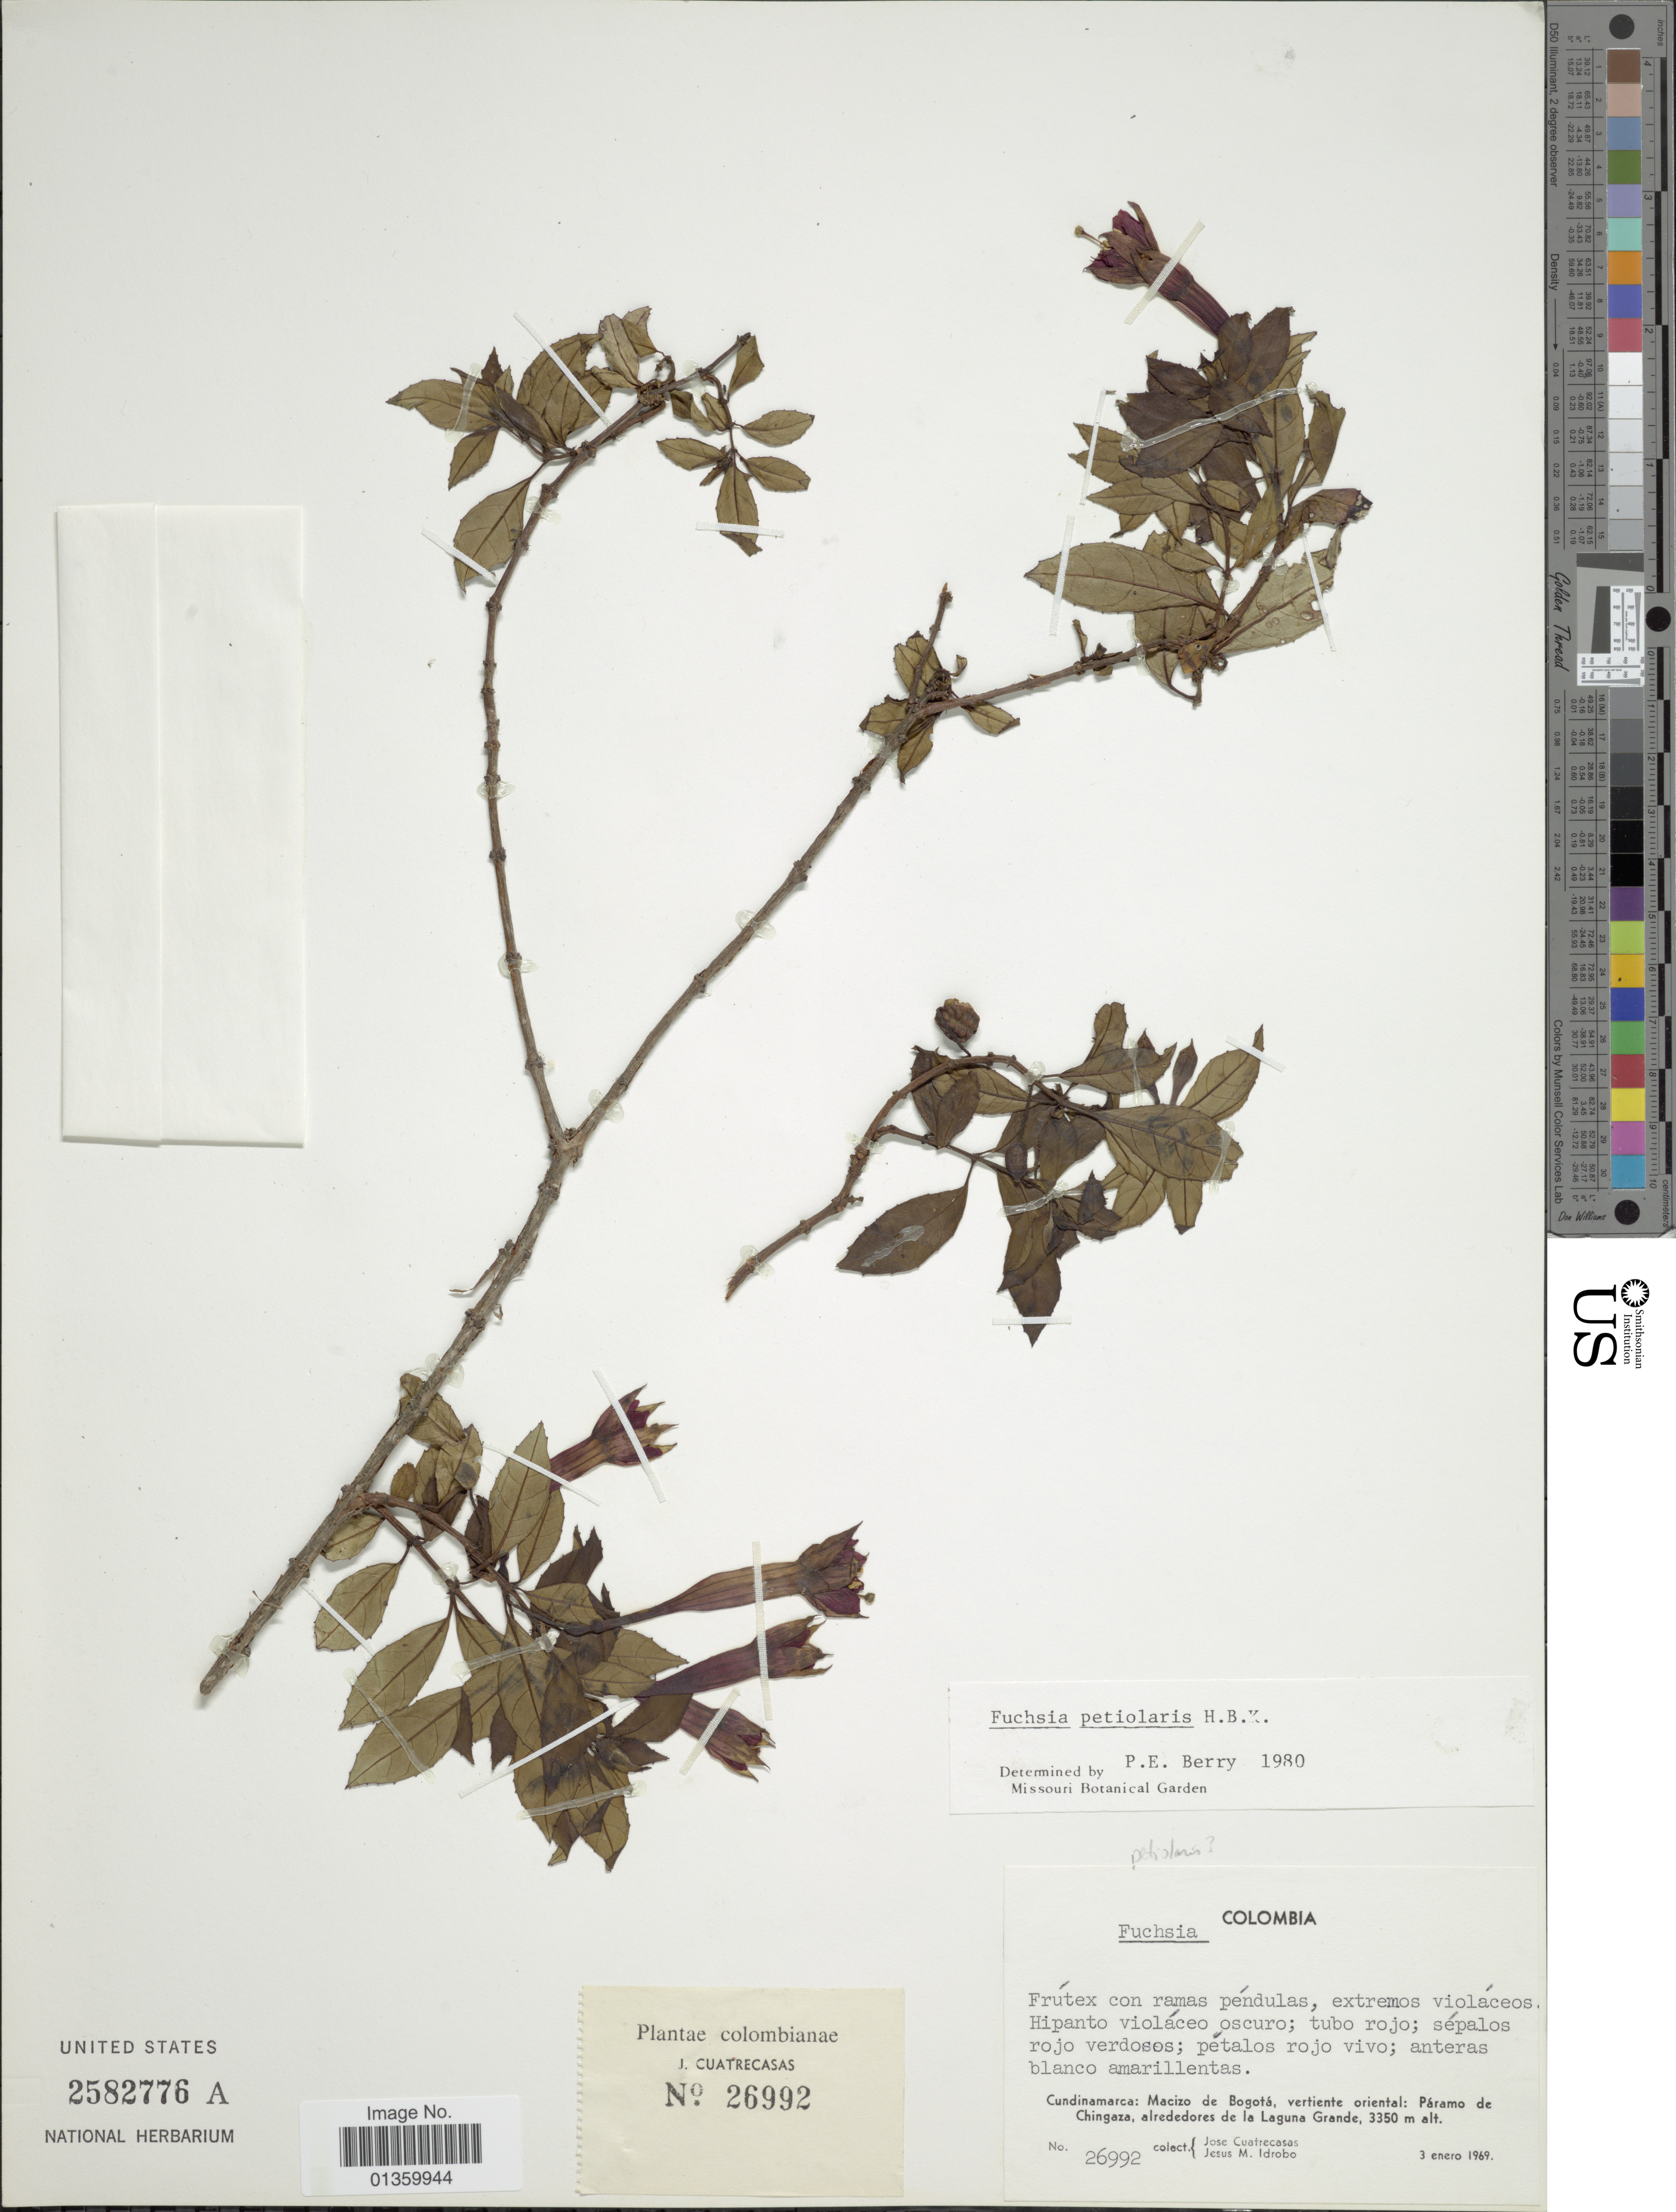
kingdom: Plantae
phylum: Tracheophyta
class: Magnoliopsida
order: Myrtales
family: Onagraceae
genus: Fuchsia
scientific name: Fuchsia petiolaris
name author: Kunth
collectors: J. Cuatrecasas & J. M. Idrobo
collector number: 26992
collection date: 1969-01-03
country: Colombia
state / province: Cundinamarca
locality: Macizo de Bogotá. vertiente oriental: Páramo de Chingaza, alrededores de la Laguna Grande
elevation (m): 3350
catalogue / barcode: US 2582776A